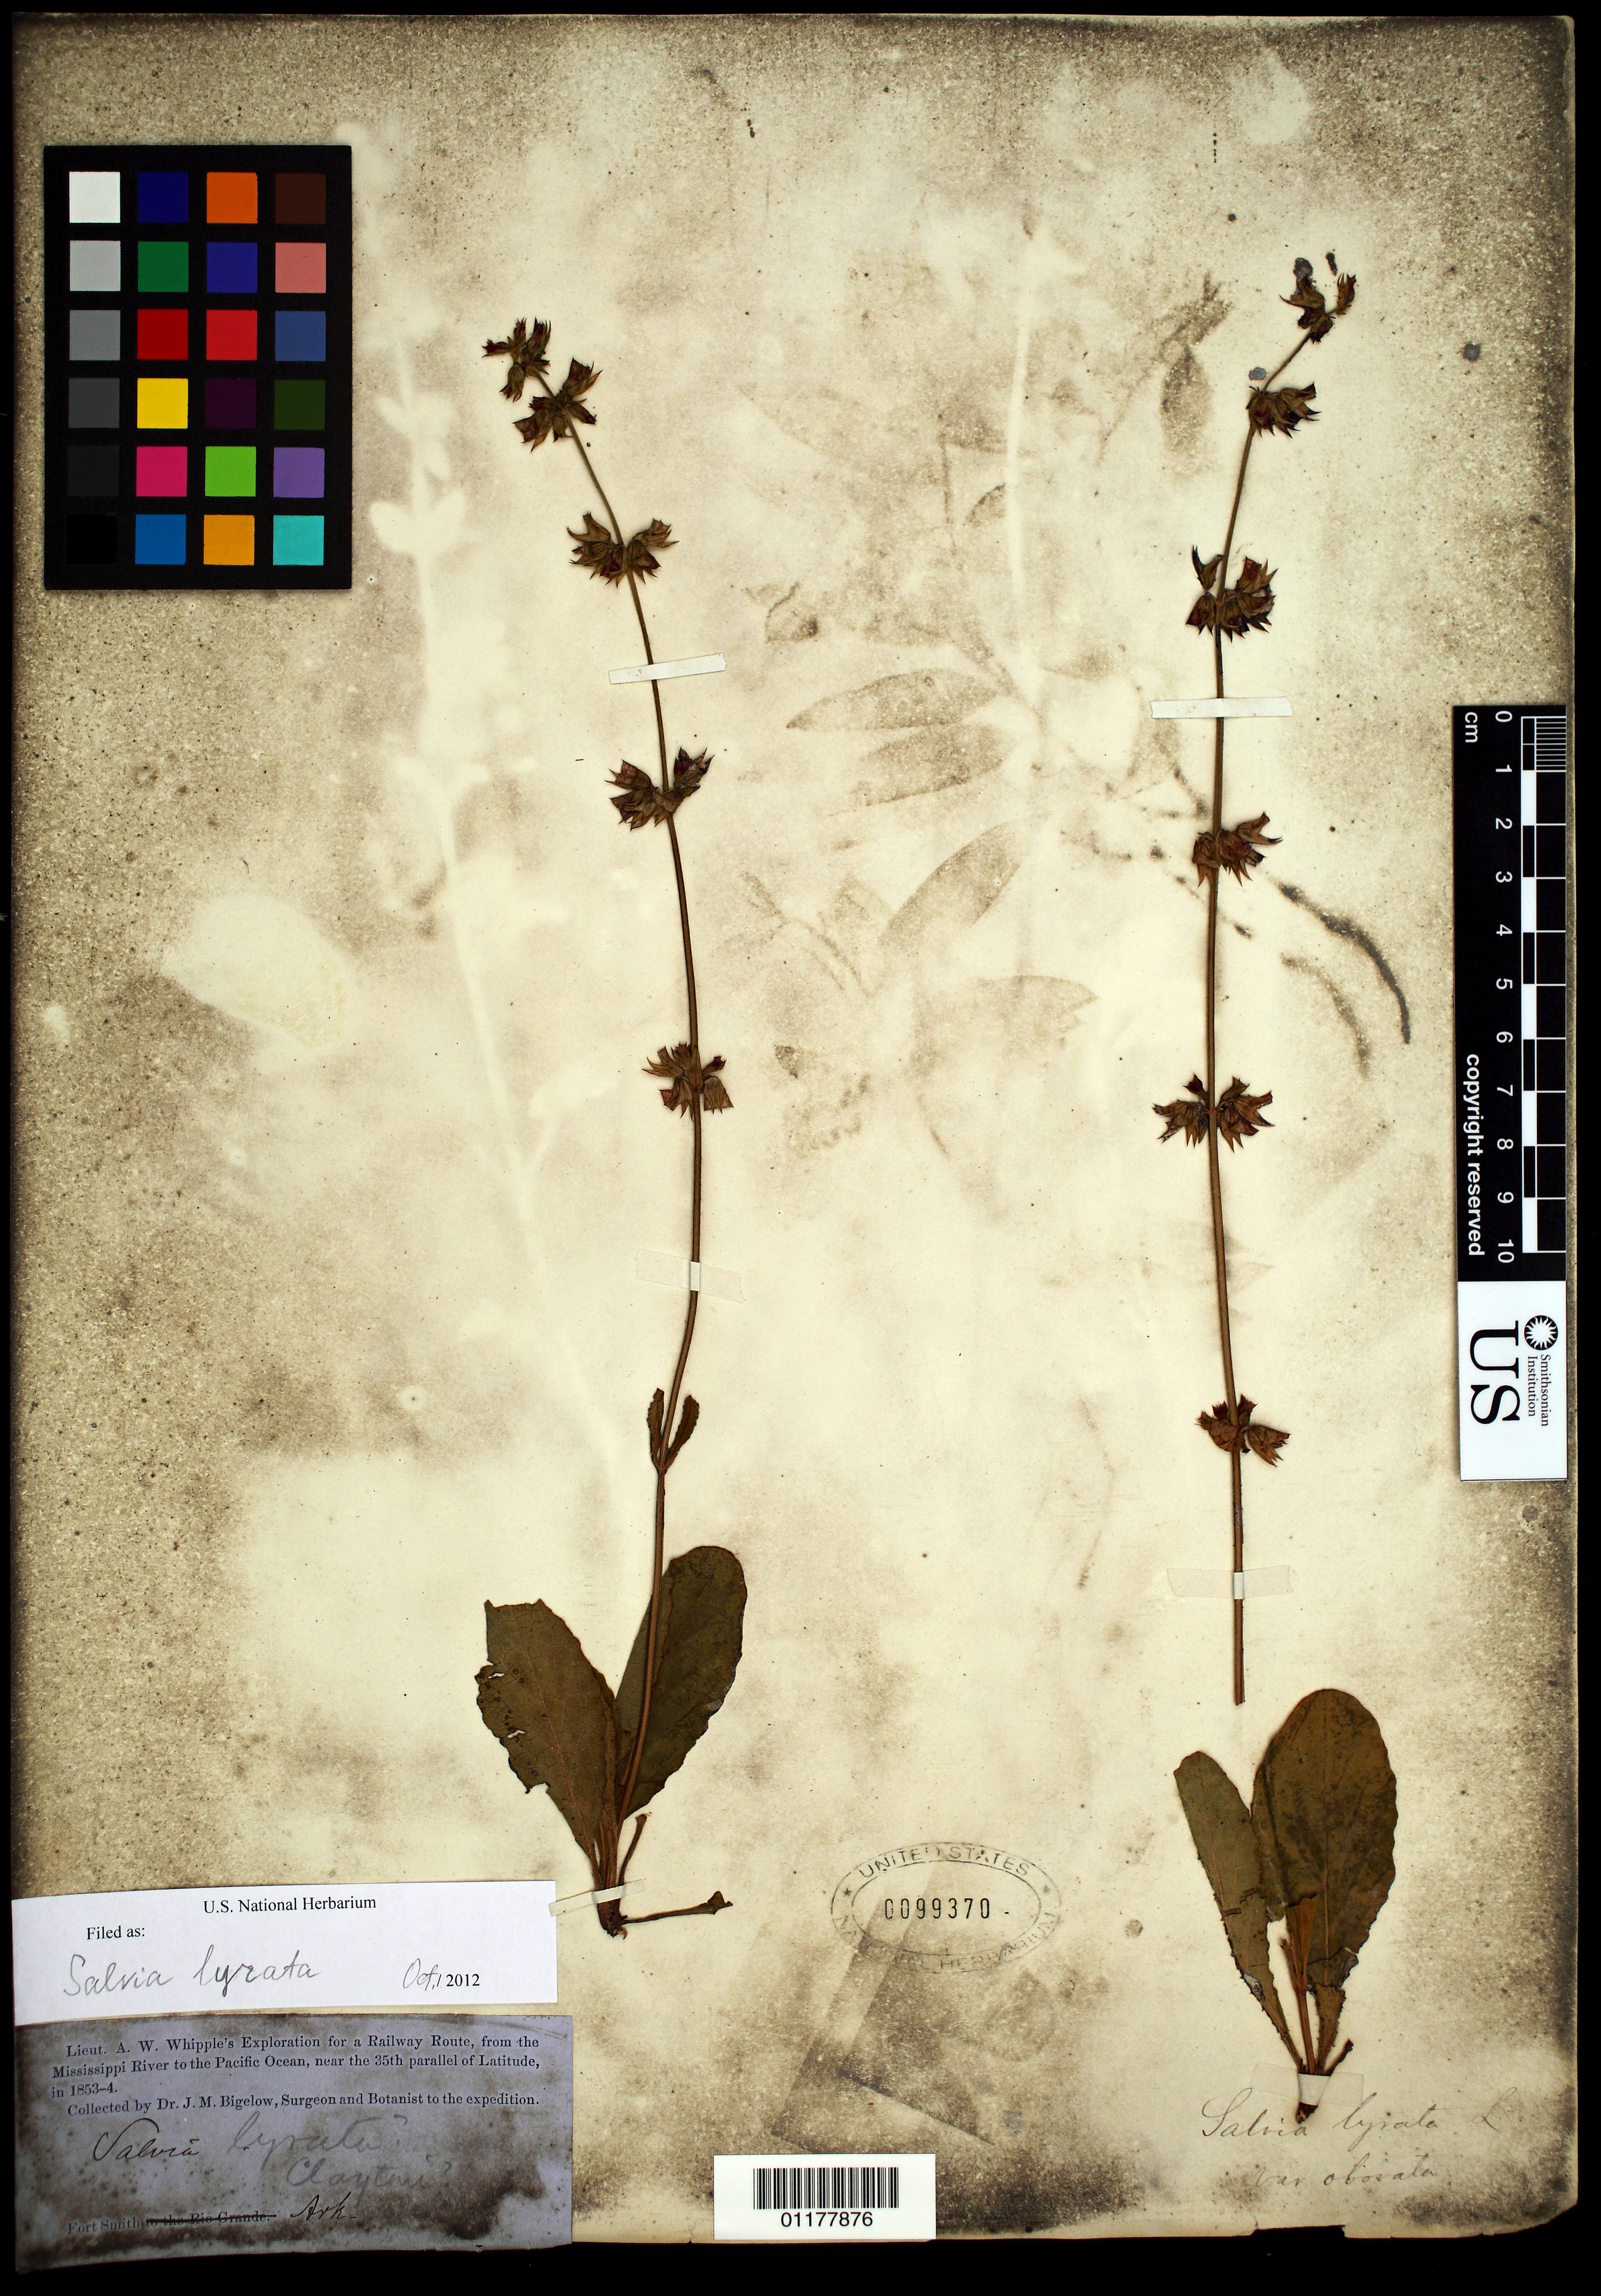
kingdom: Plantae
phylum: Tracheophyta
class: Magnoliopsida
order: Lamiales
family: Lamiaceae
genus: Salvia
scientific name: Salvia lyrata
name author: L.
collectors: J. M. Bigelow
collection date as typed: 1853 to -- --- 1854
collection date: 1853/1854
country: United States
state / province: Arkansas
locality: Fort Smith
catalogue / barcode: US 99370